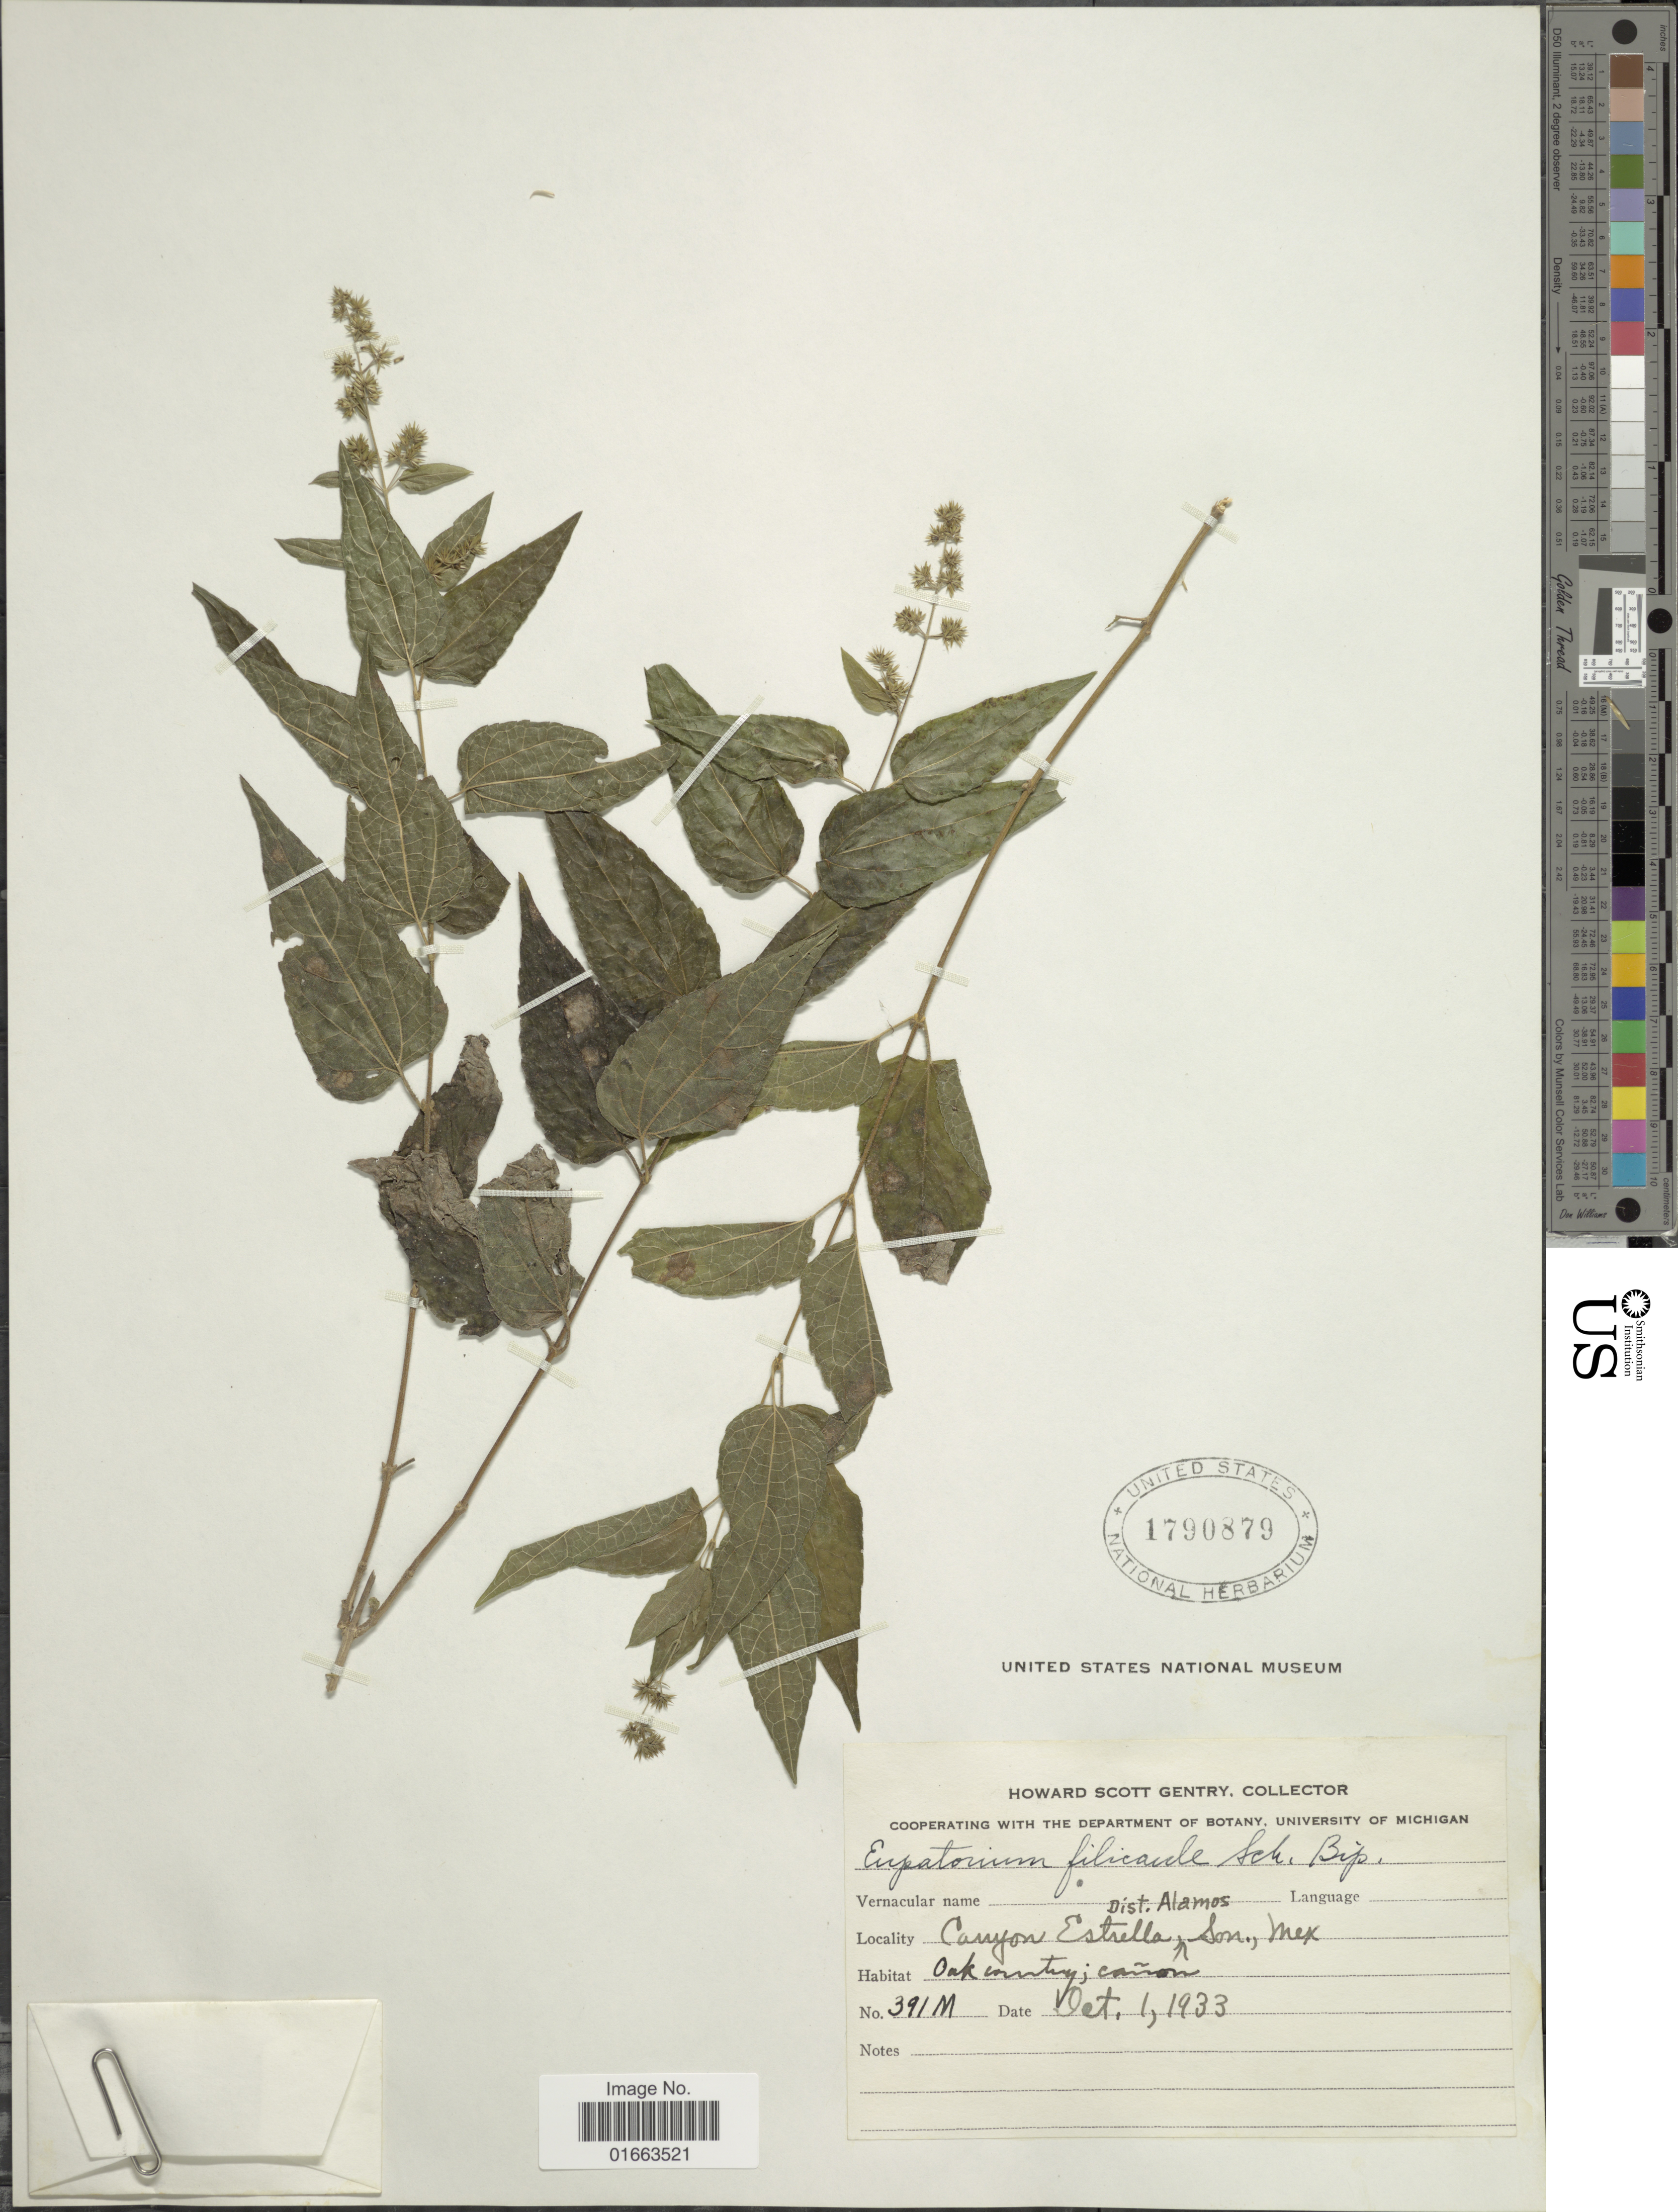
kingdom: Plantae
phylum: Tracheophyta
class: Magnoliopsida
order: Asterales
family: Asteraceae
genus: Koanophyllon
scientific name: Koanophyllon palmeri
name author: (A. Gray) R.M. King & H. Rob.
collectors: H. S. Gentry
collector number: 391M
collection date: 1933-10-01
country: Mexico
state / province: Sonora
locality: Canyon Estrella, Dist. Alamos, Son. Oak country; cañon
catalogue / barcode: US 1790879